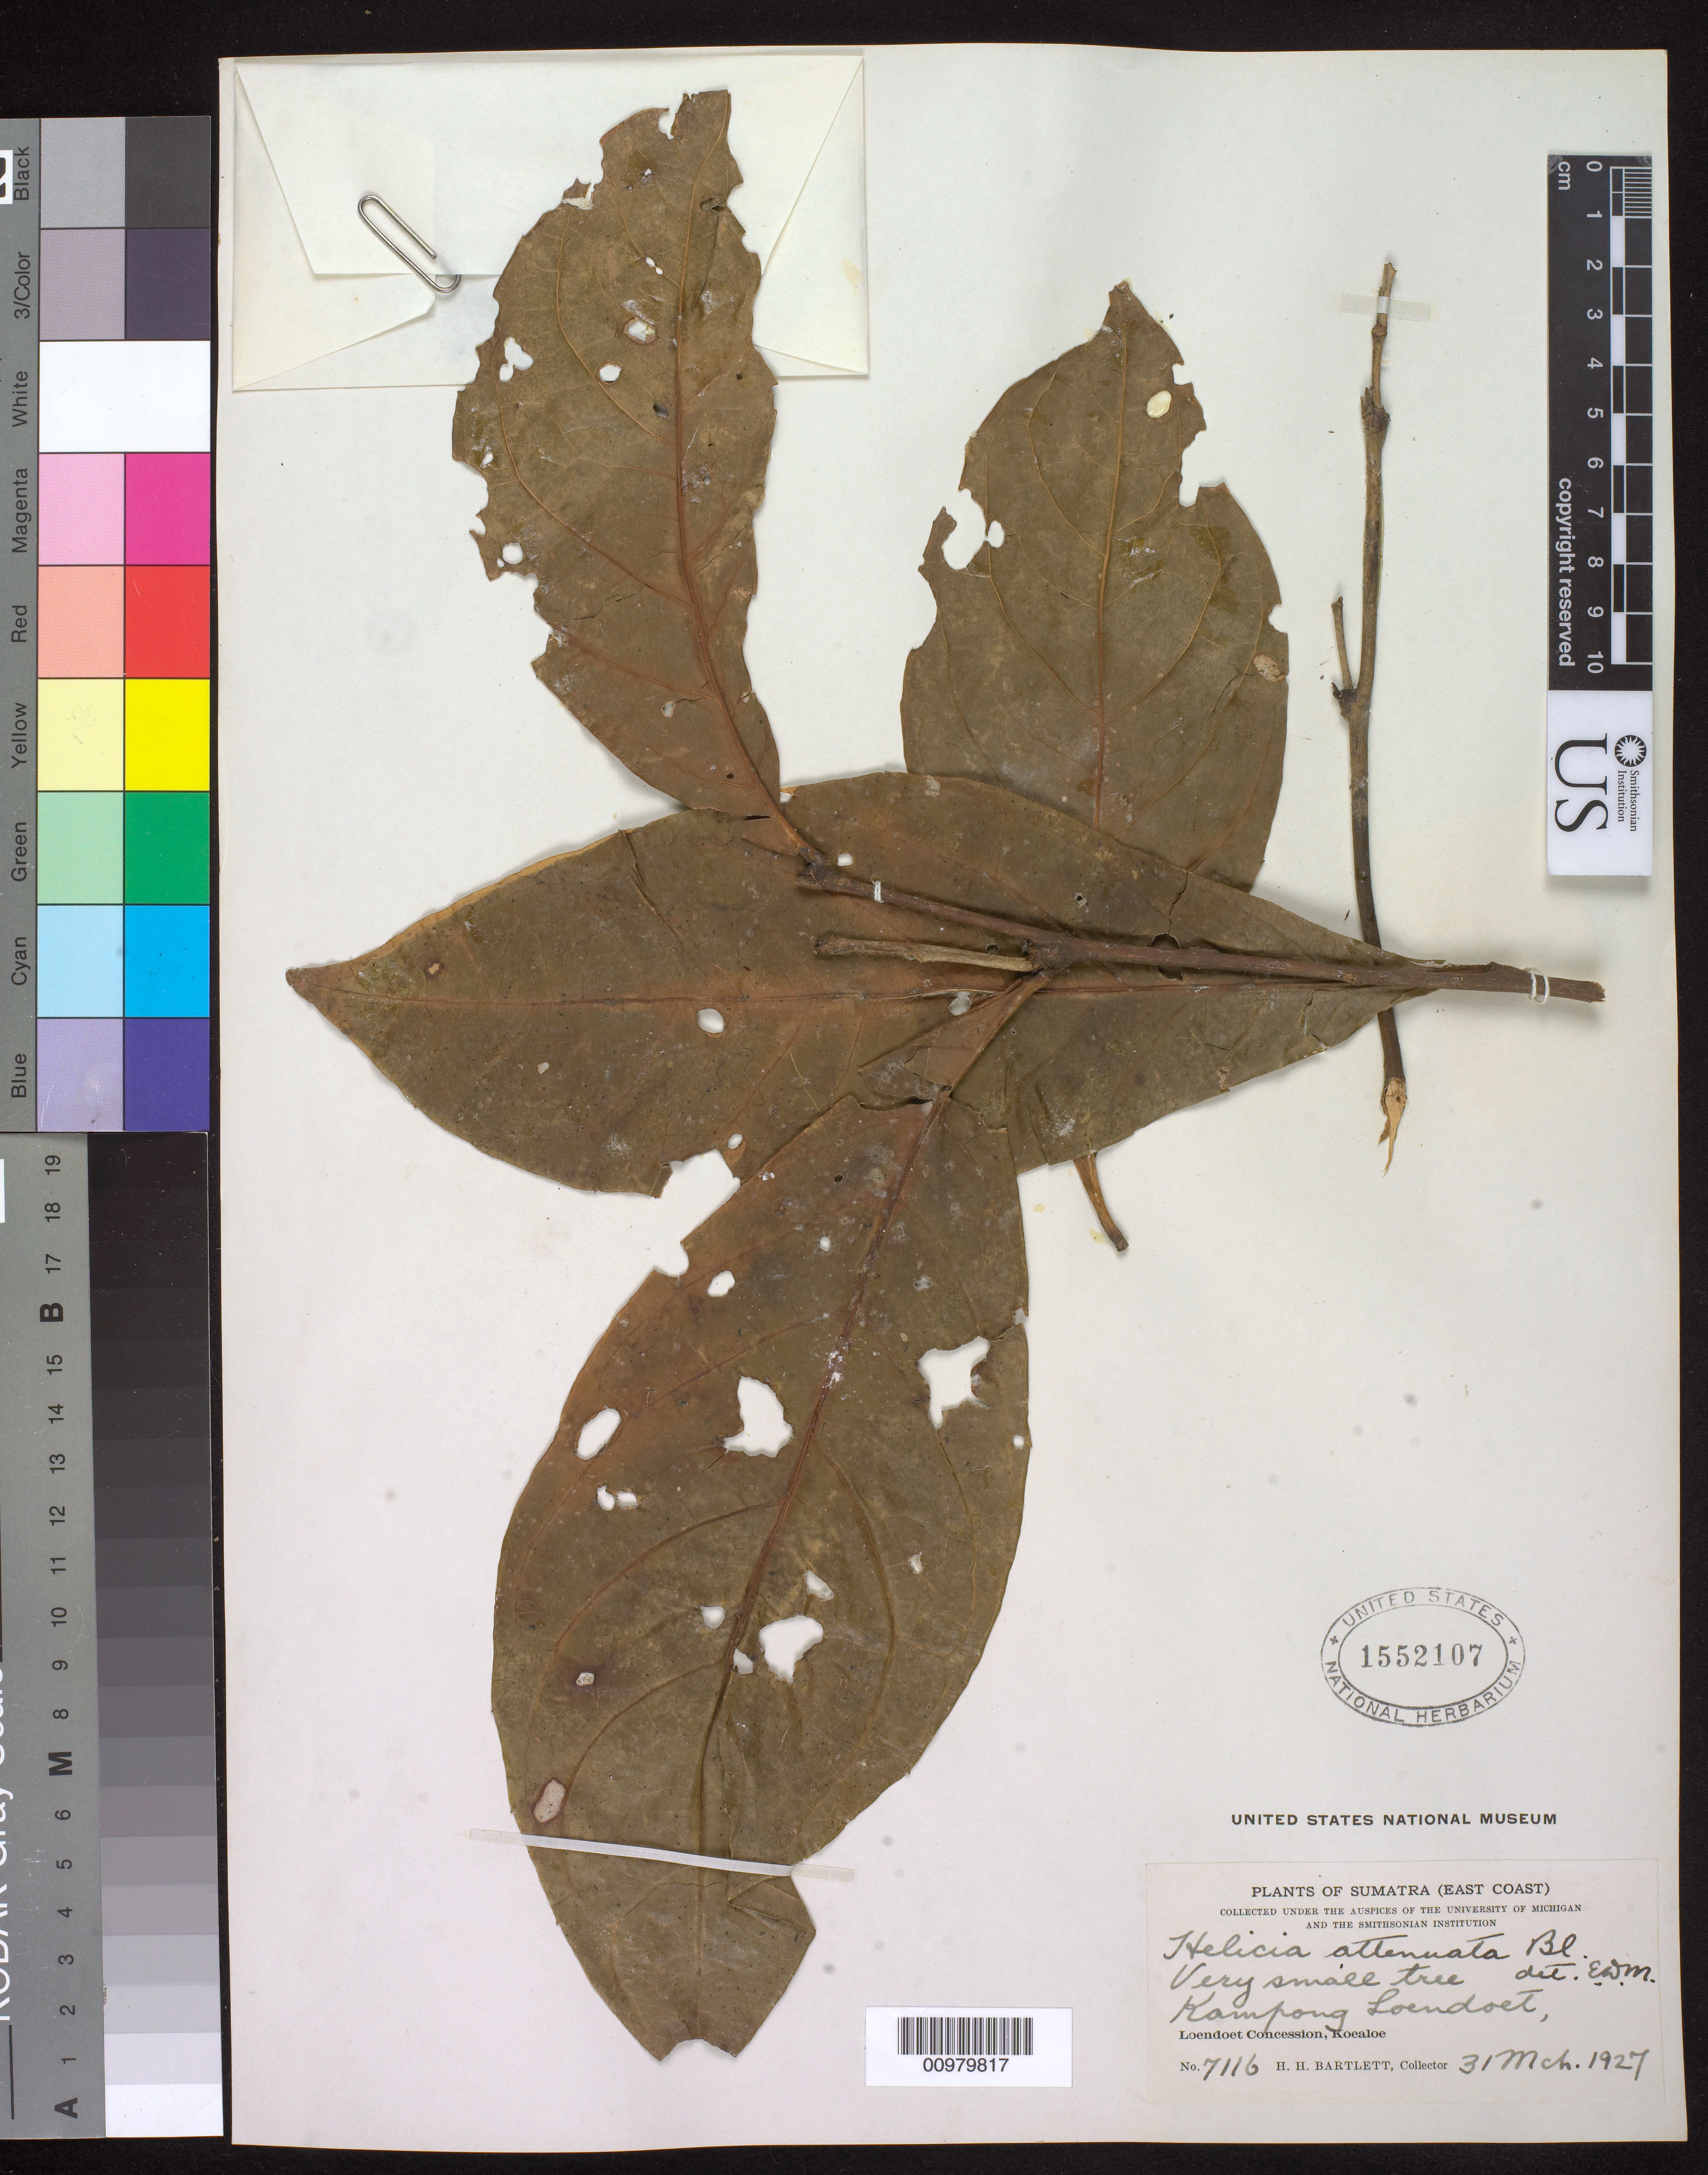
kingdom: Plantae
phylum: Tracheophyta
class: Magnoliopsida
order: Proteales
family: Proteaceae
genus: Helicia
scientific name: Helicia attenuata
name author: (Jack) Blume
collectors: H. H. Bartlett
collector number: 7116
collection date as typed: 31 Mar 1927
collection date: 1927-03-31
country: Indonesia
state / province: Sumatra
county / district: North Sumatra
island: Sumatra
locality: North Sumatra, East Coast, Koealoe, Loendoet Concession, Kampong Loendoet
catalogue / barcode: US 1552107